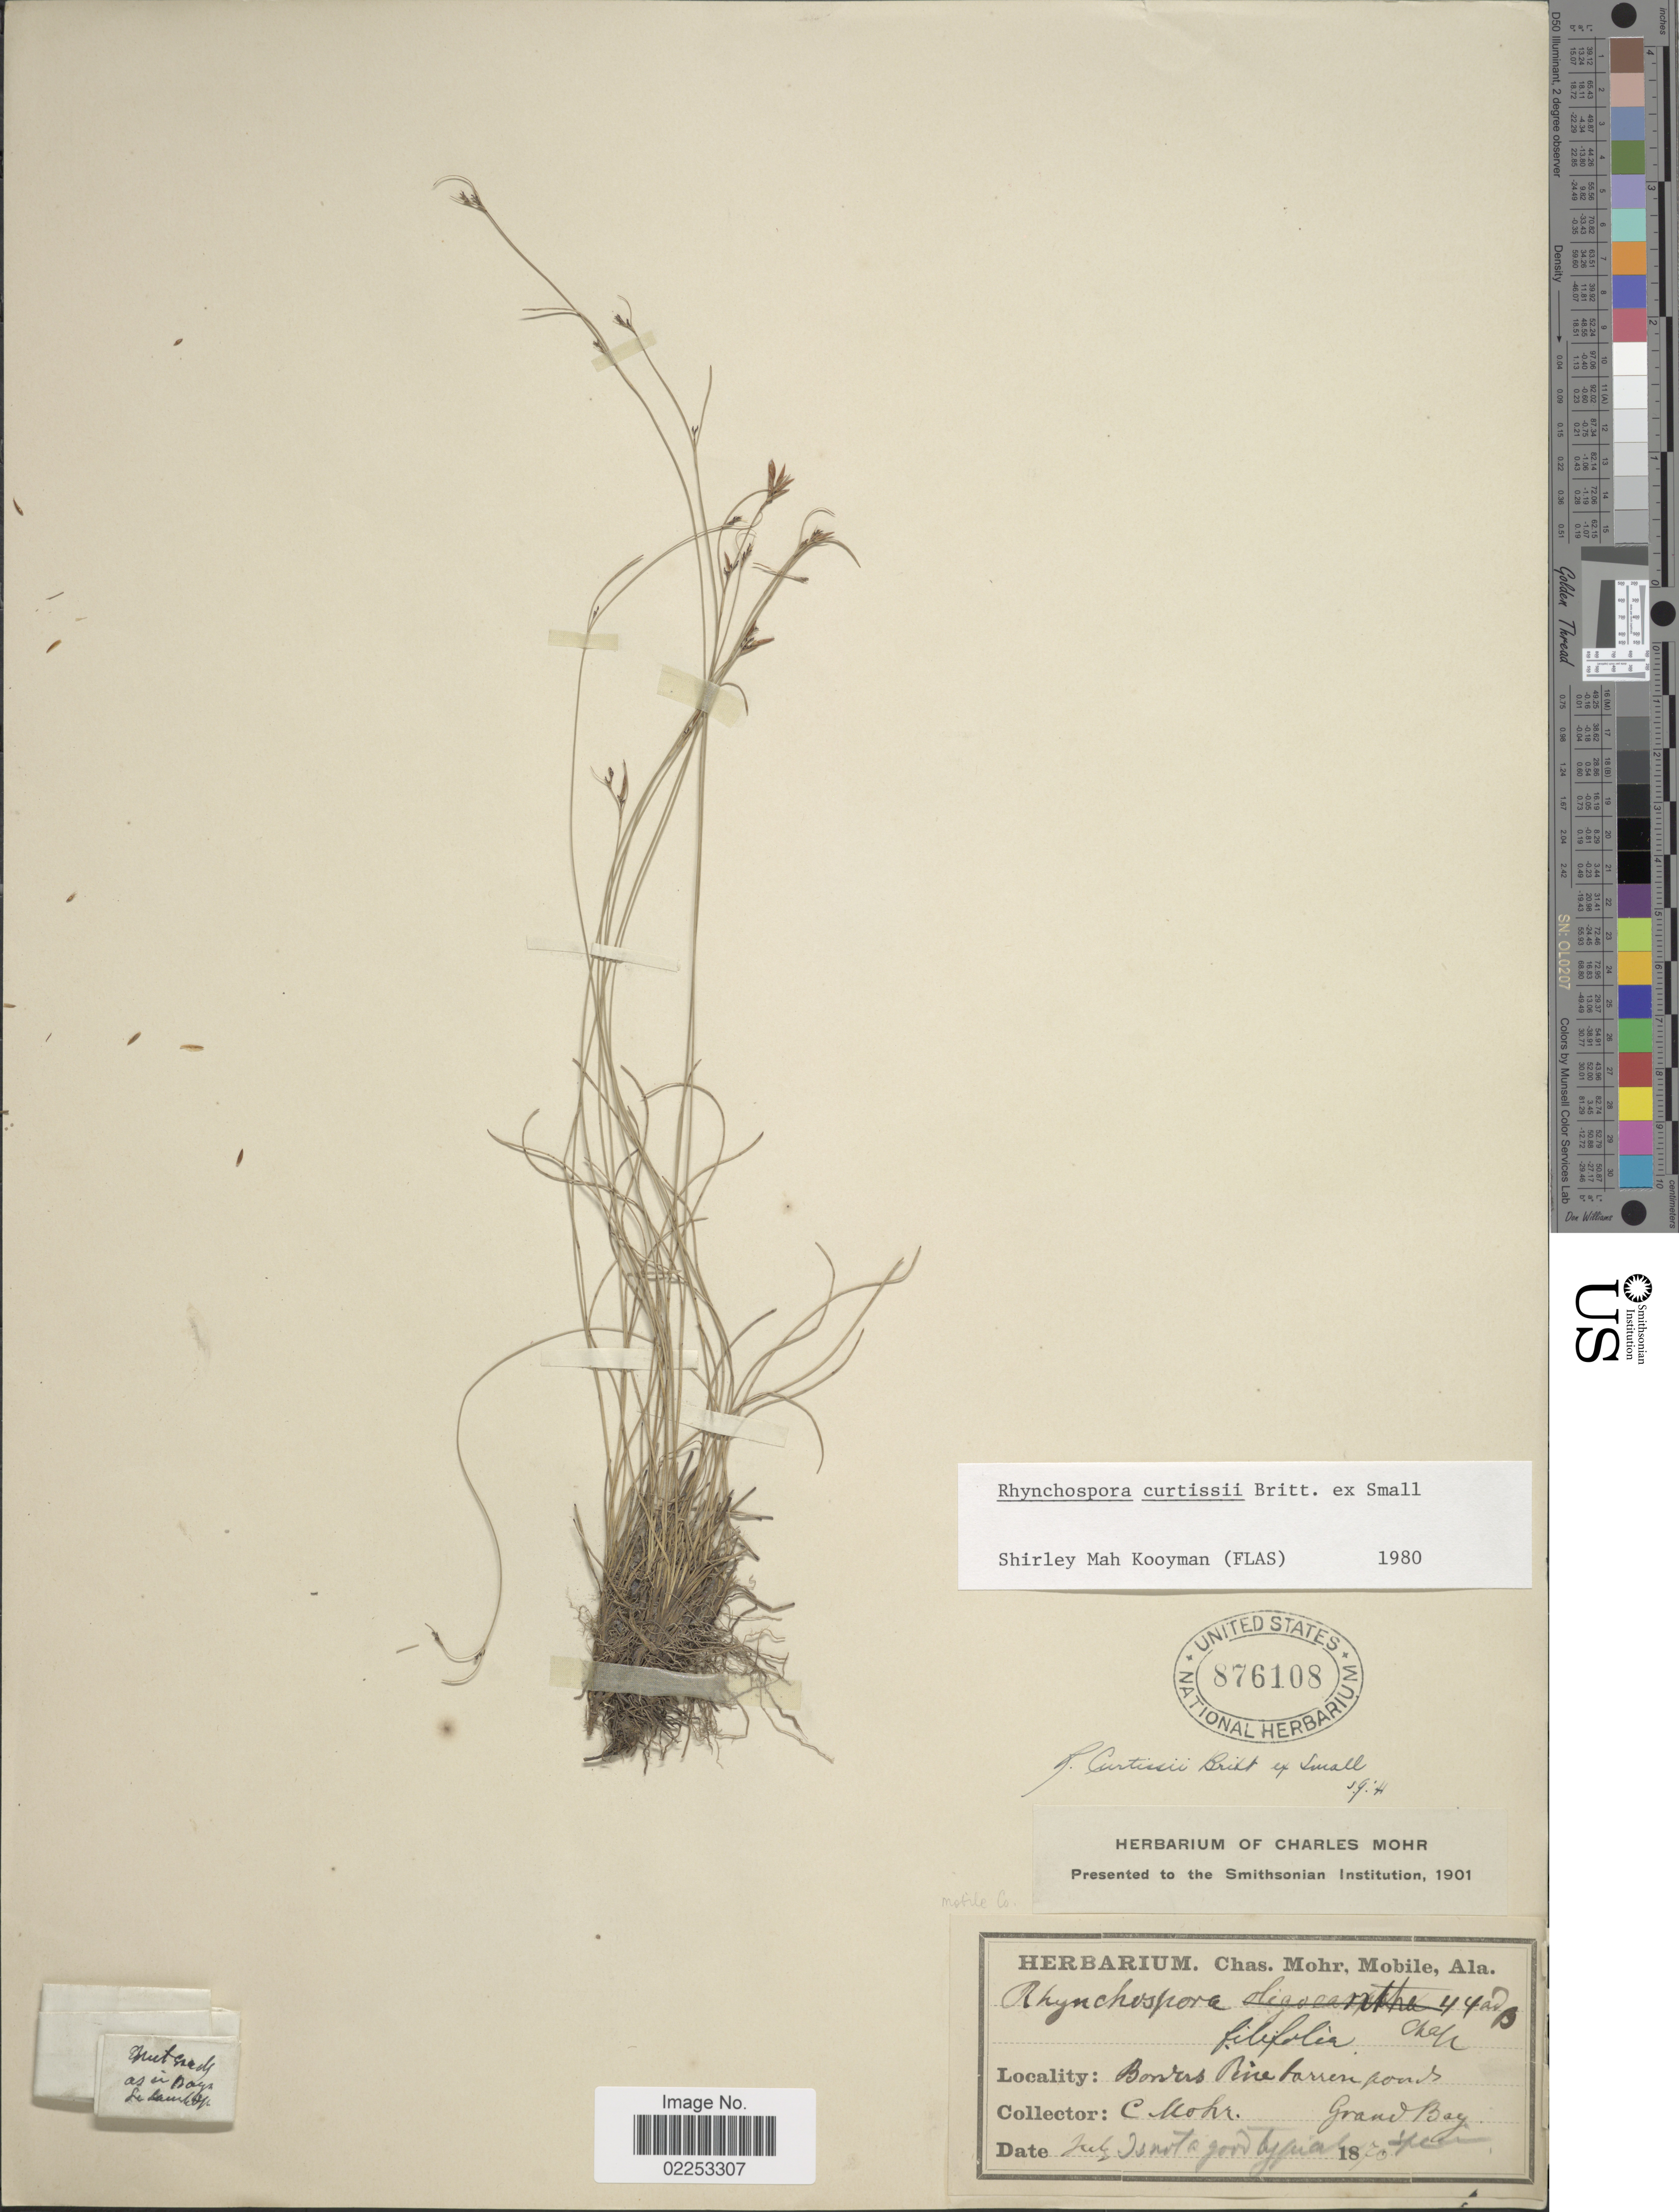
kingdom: Plantae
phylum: Tracheophyta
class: Liliopsida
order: Poales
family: Cyperaceae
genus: Rhynchospora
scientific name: Rhynchospora curtissii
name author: Britton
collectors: C. T. Mohr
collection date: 1870-07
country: United States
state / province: Alabama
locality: Borders Pine barrens ponds, Grand Bay, Mobile Co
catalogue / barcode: US 876108